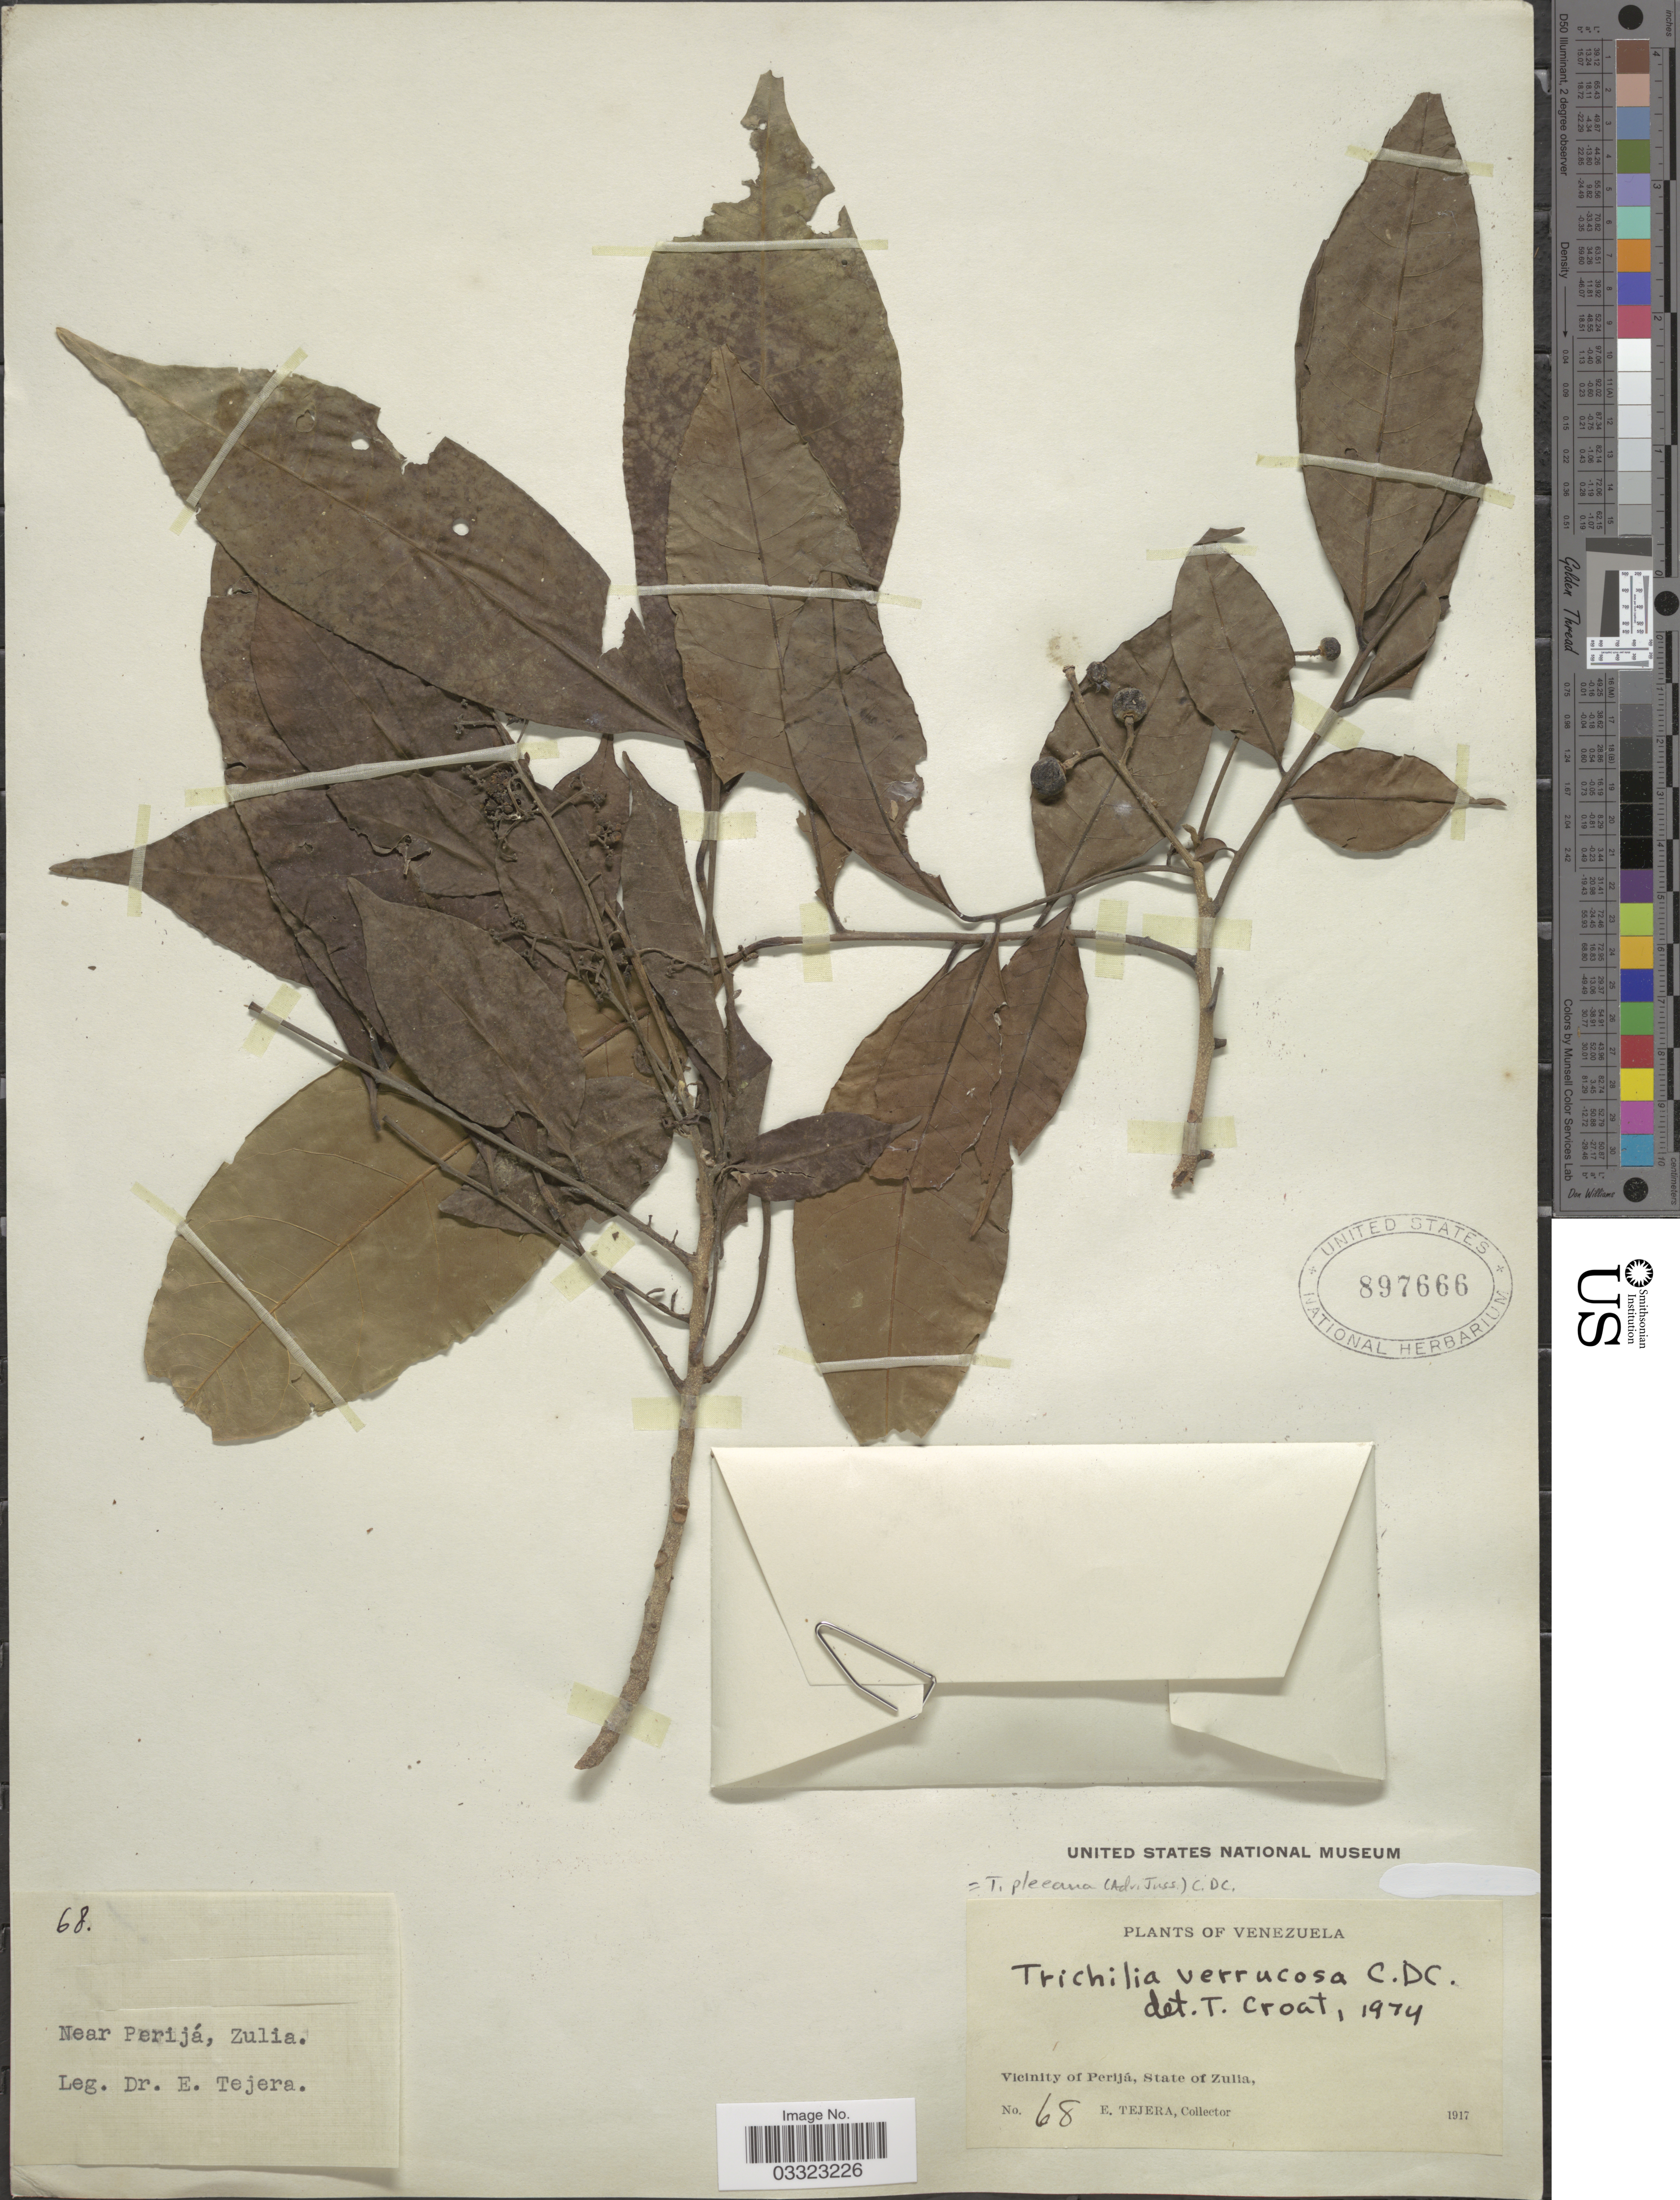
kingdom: Plantae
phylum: Tracheophyta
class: Magnoliopsida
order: Sapindales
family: Meliaceae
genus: Trichilia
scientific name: Trichilia pleeana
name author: (A. Juss.) C. DC.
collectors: E. Tejera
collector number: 68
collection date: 1917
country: Venezuela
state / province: Zulia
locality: Vicinity of Perijá. Near Perijá.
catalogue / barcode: US 897666